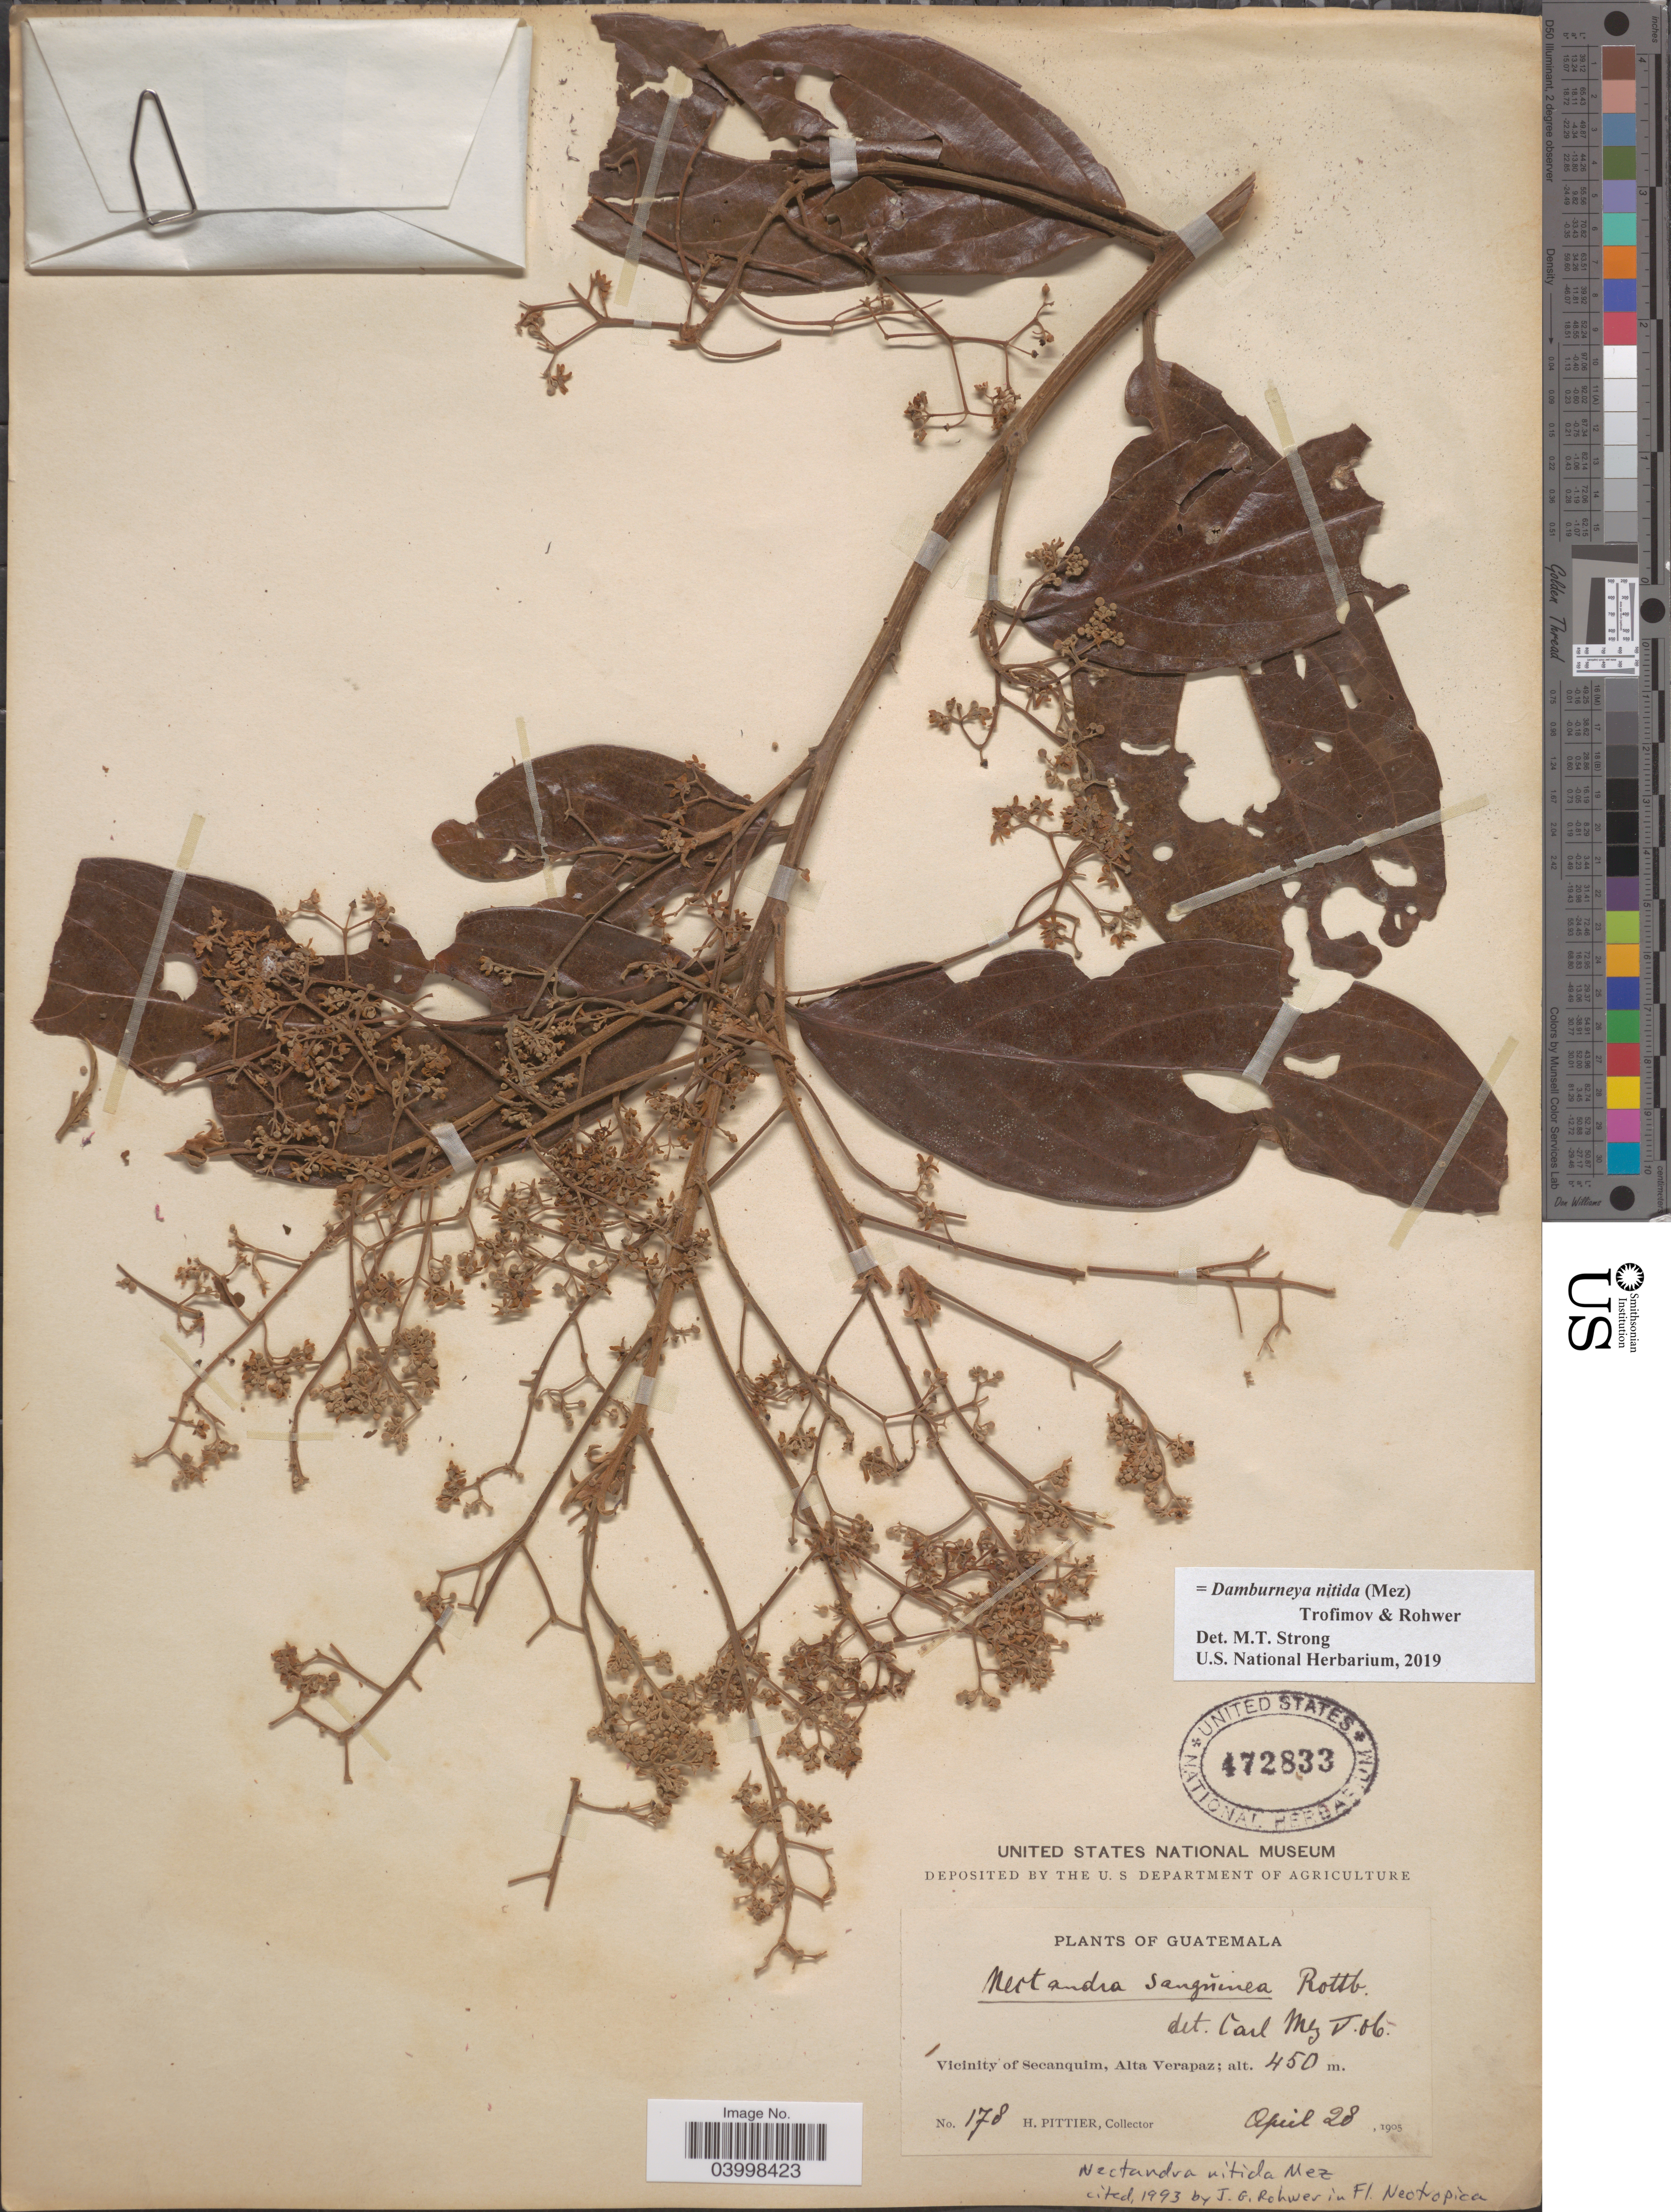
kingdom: Plantae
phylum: Tracheophyta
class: Magnoliopsida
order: Laurales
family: Lauraceae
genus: Damburneya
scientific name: Damburneya nitida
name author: (Mez) Trofimov & Rohwer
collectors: H. F. Pittier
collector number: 178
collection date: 1905-04-28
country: Guatemala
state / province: Alta Verapaz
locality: Vicinity of Secanquim.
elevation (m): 450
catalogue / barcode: US 472833